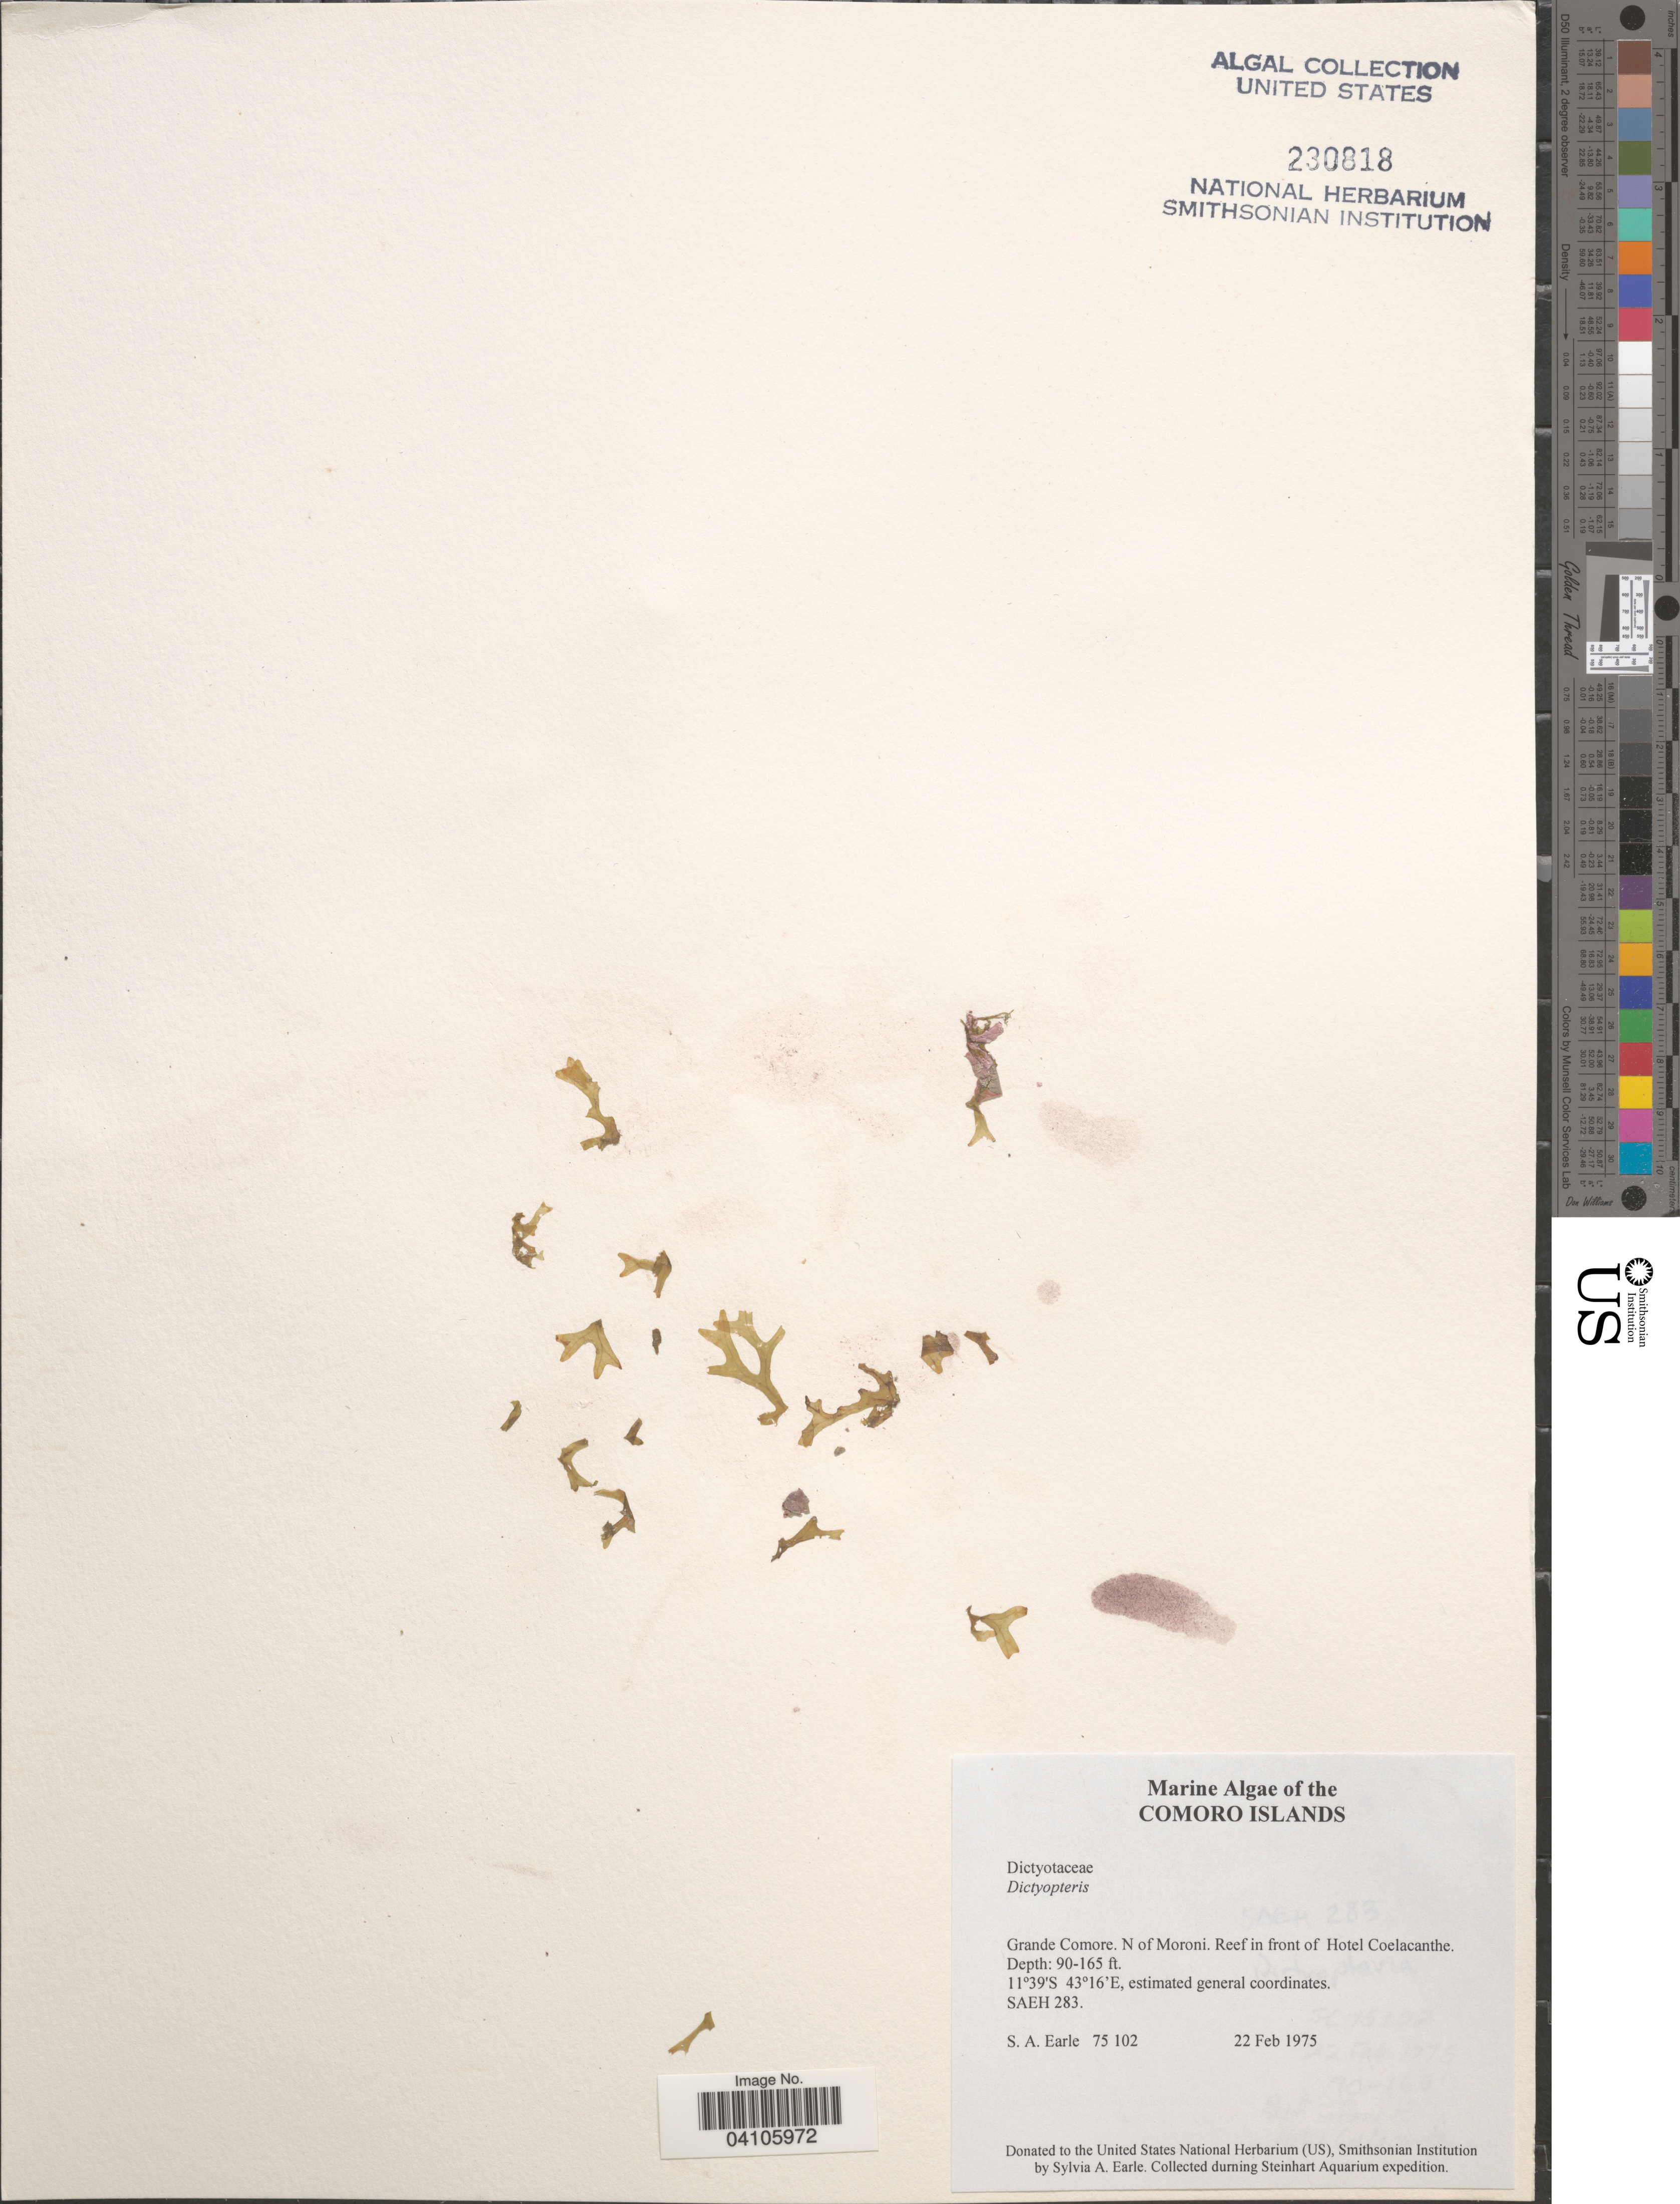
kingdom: Chromista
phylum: Ochrophyta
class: Phaeophyceae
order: Dictyotales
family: Dictyotaceae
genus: Dictyopteris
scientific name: Dictyopteris sp.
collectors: S. A. Earle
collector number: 75102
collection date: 1975-02-22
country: Comoros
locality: Grande Comore. N of Moroni. Reef in front of Hotel Coelacanthe. Steinhart Aquarium expedition.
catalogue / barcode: US 230818